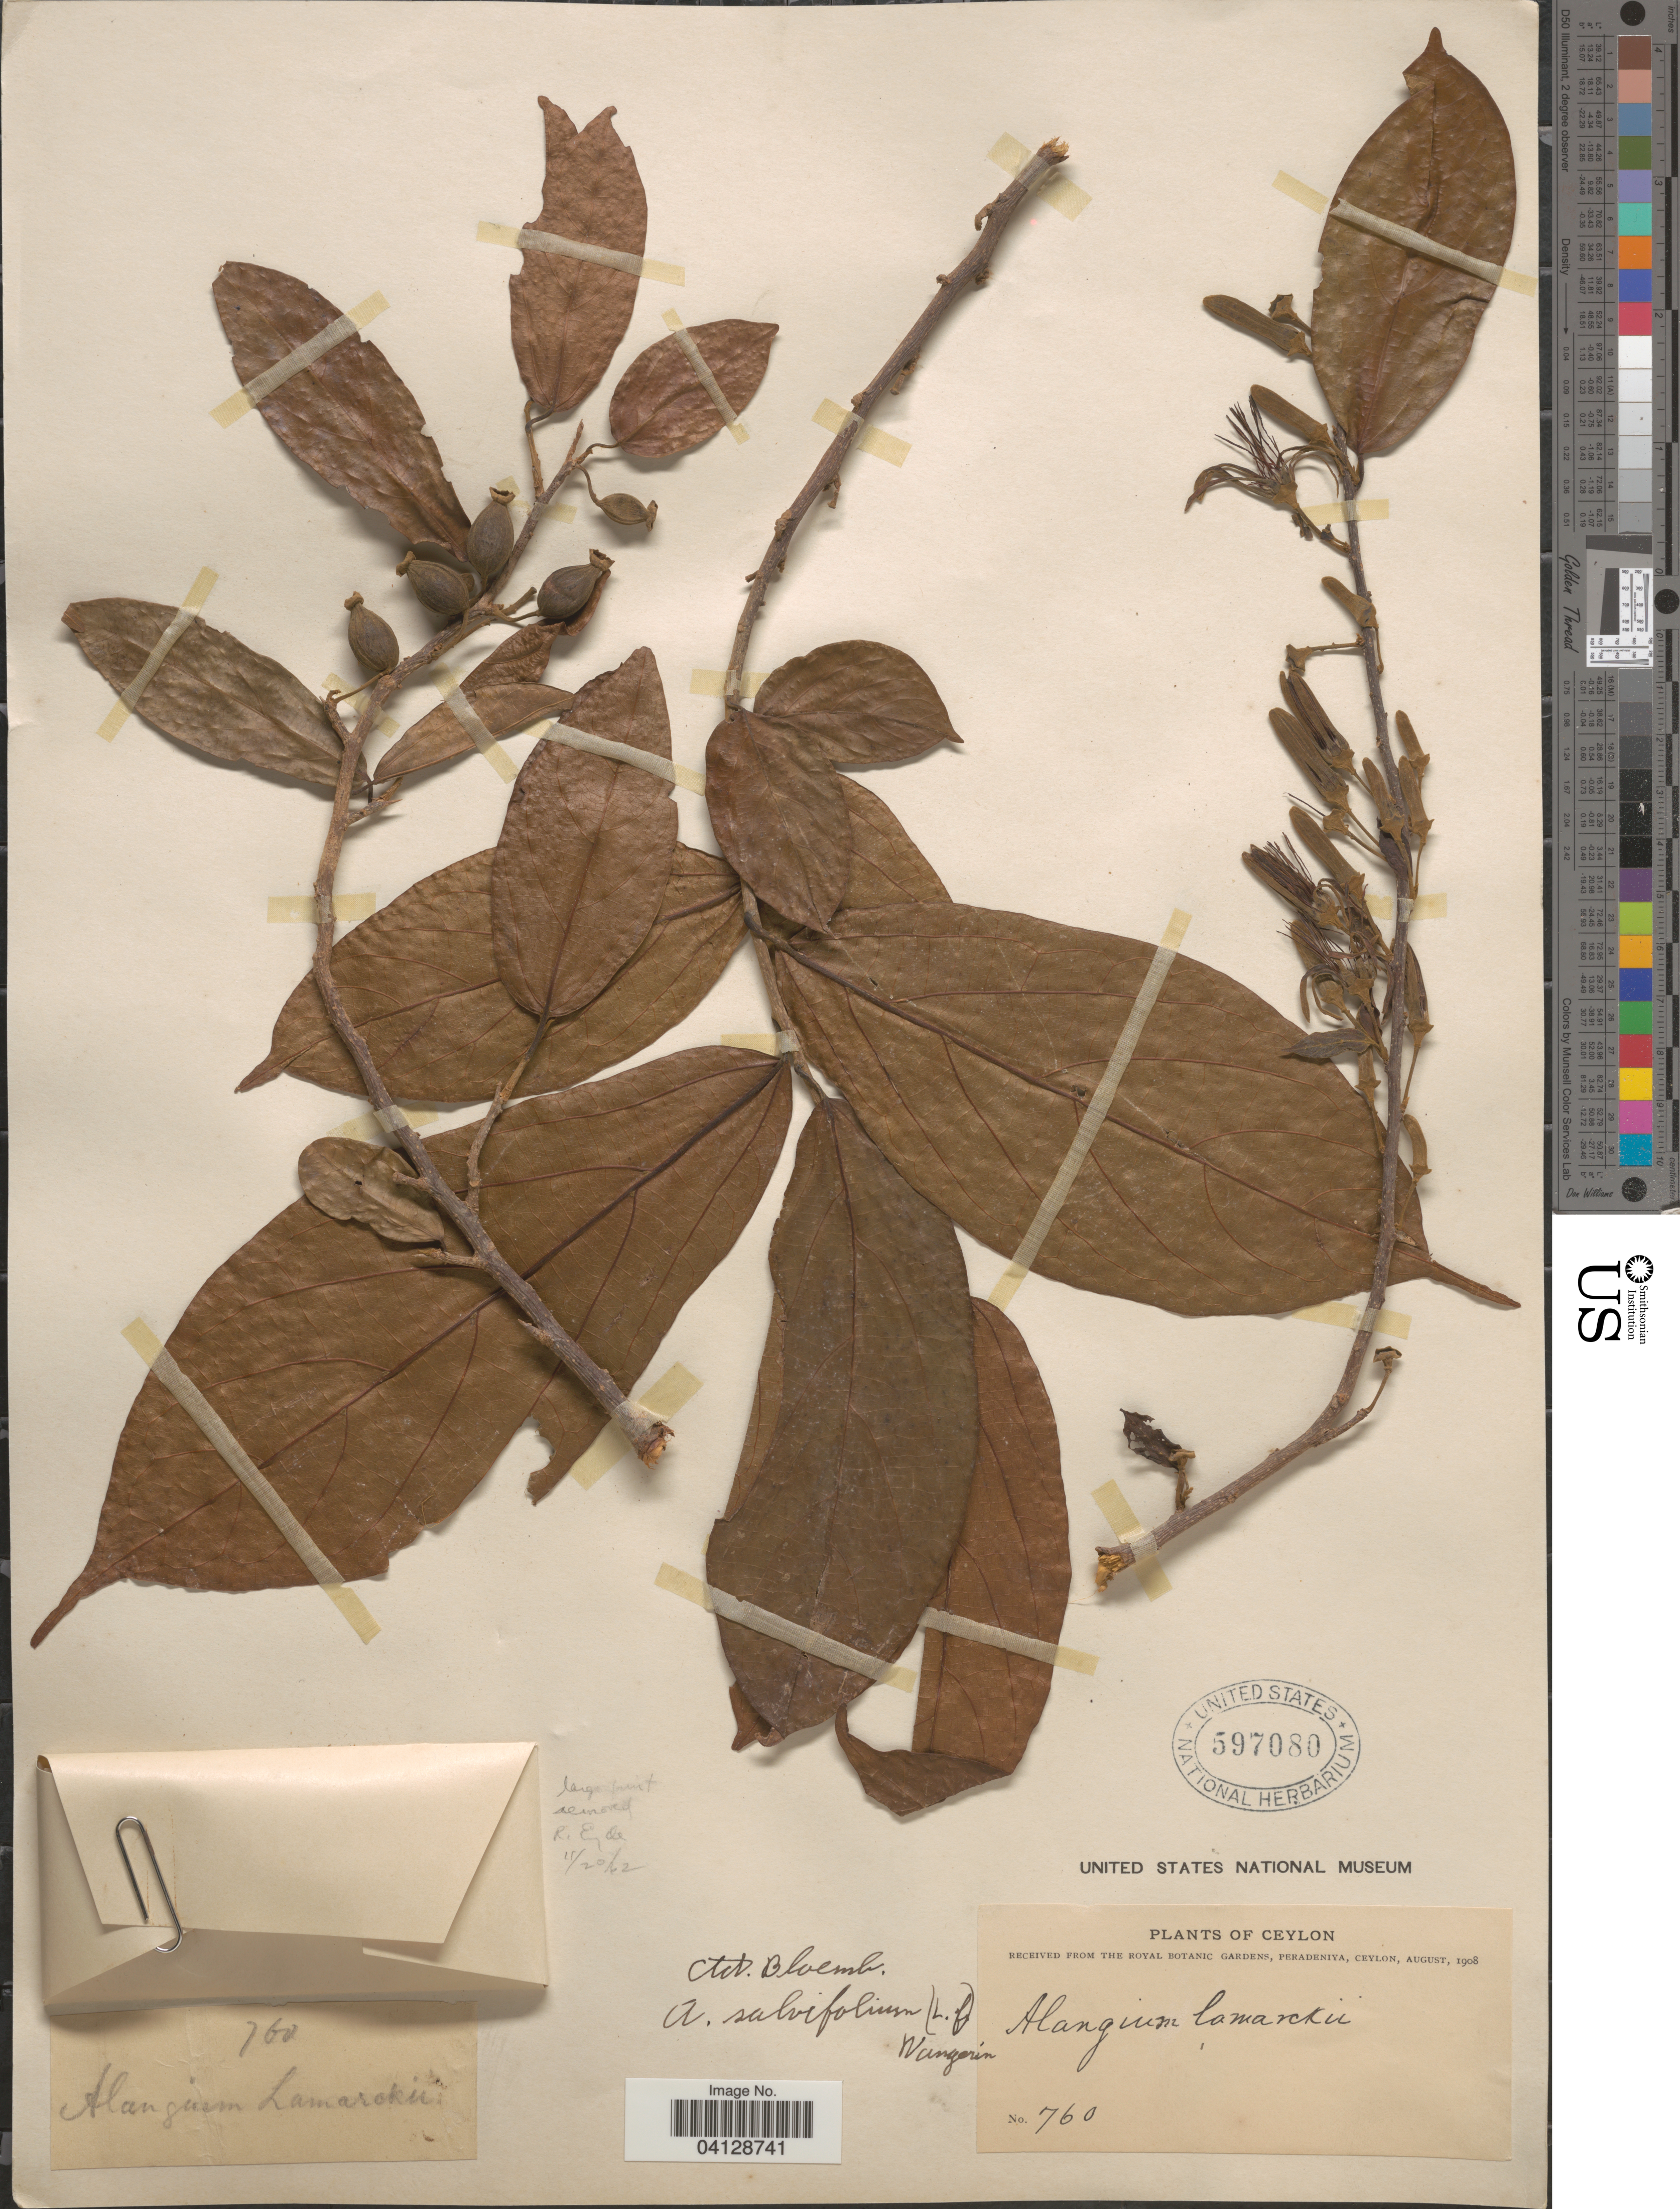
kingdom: Plantae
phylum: Tracheophyta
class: Magnoliopsida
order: Cornales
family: Cornaceae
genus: Alangium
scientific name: Alangium lamarckii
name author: Thwaites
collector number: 760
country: Sri Lanka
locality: Ceylon.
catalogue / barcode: US 597080